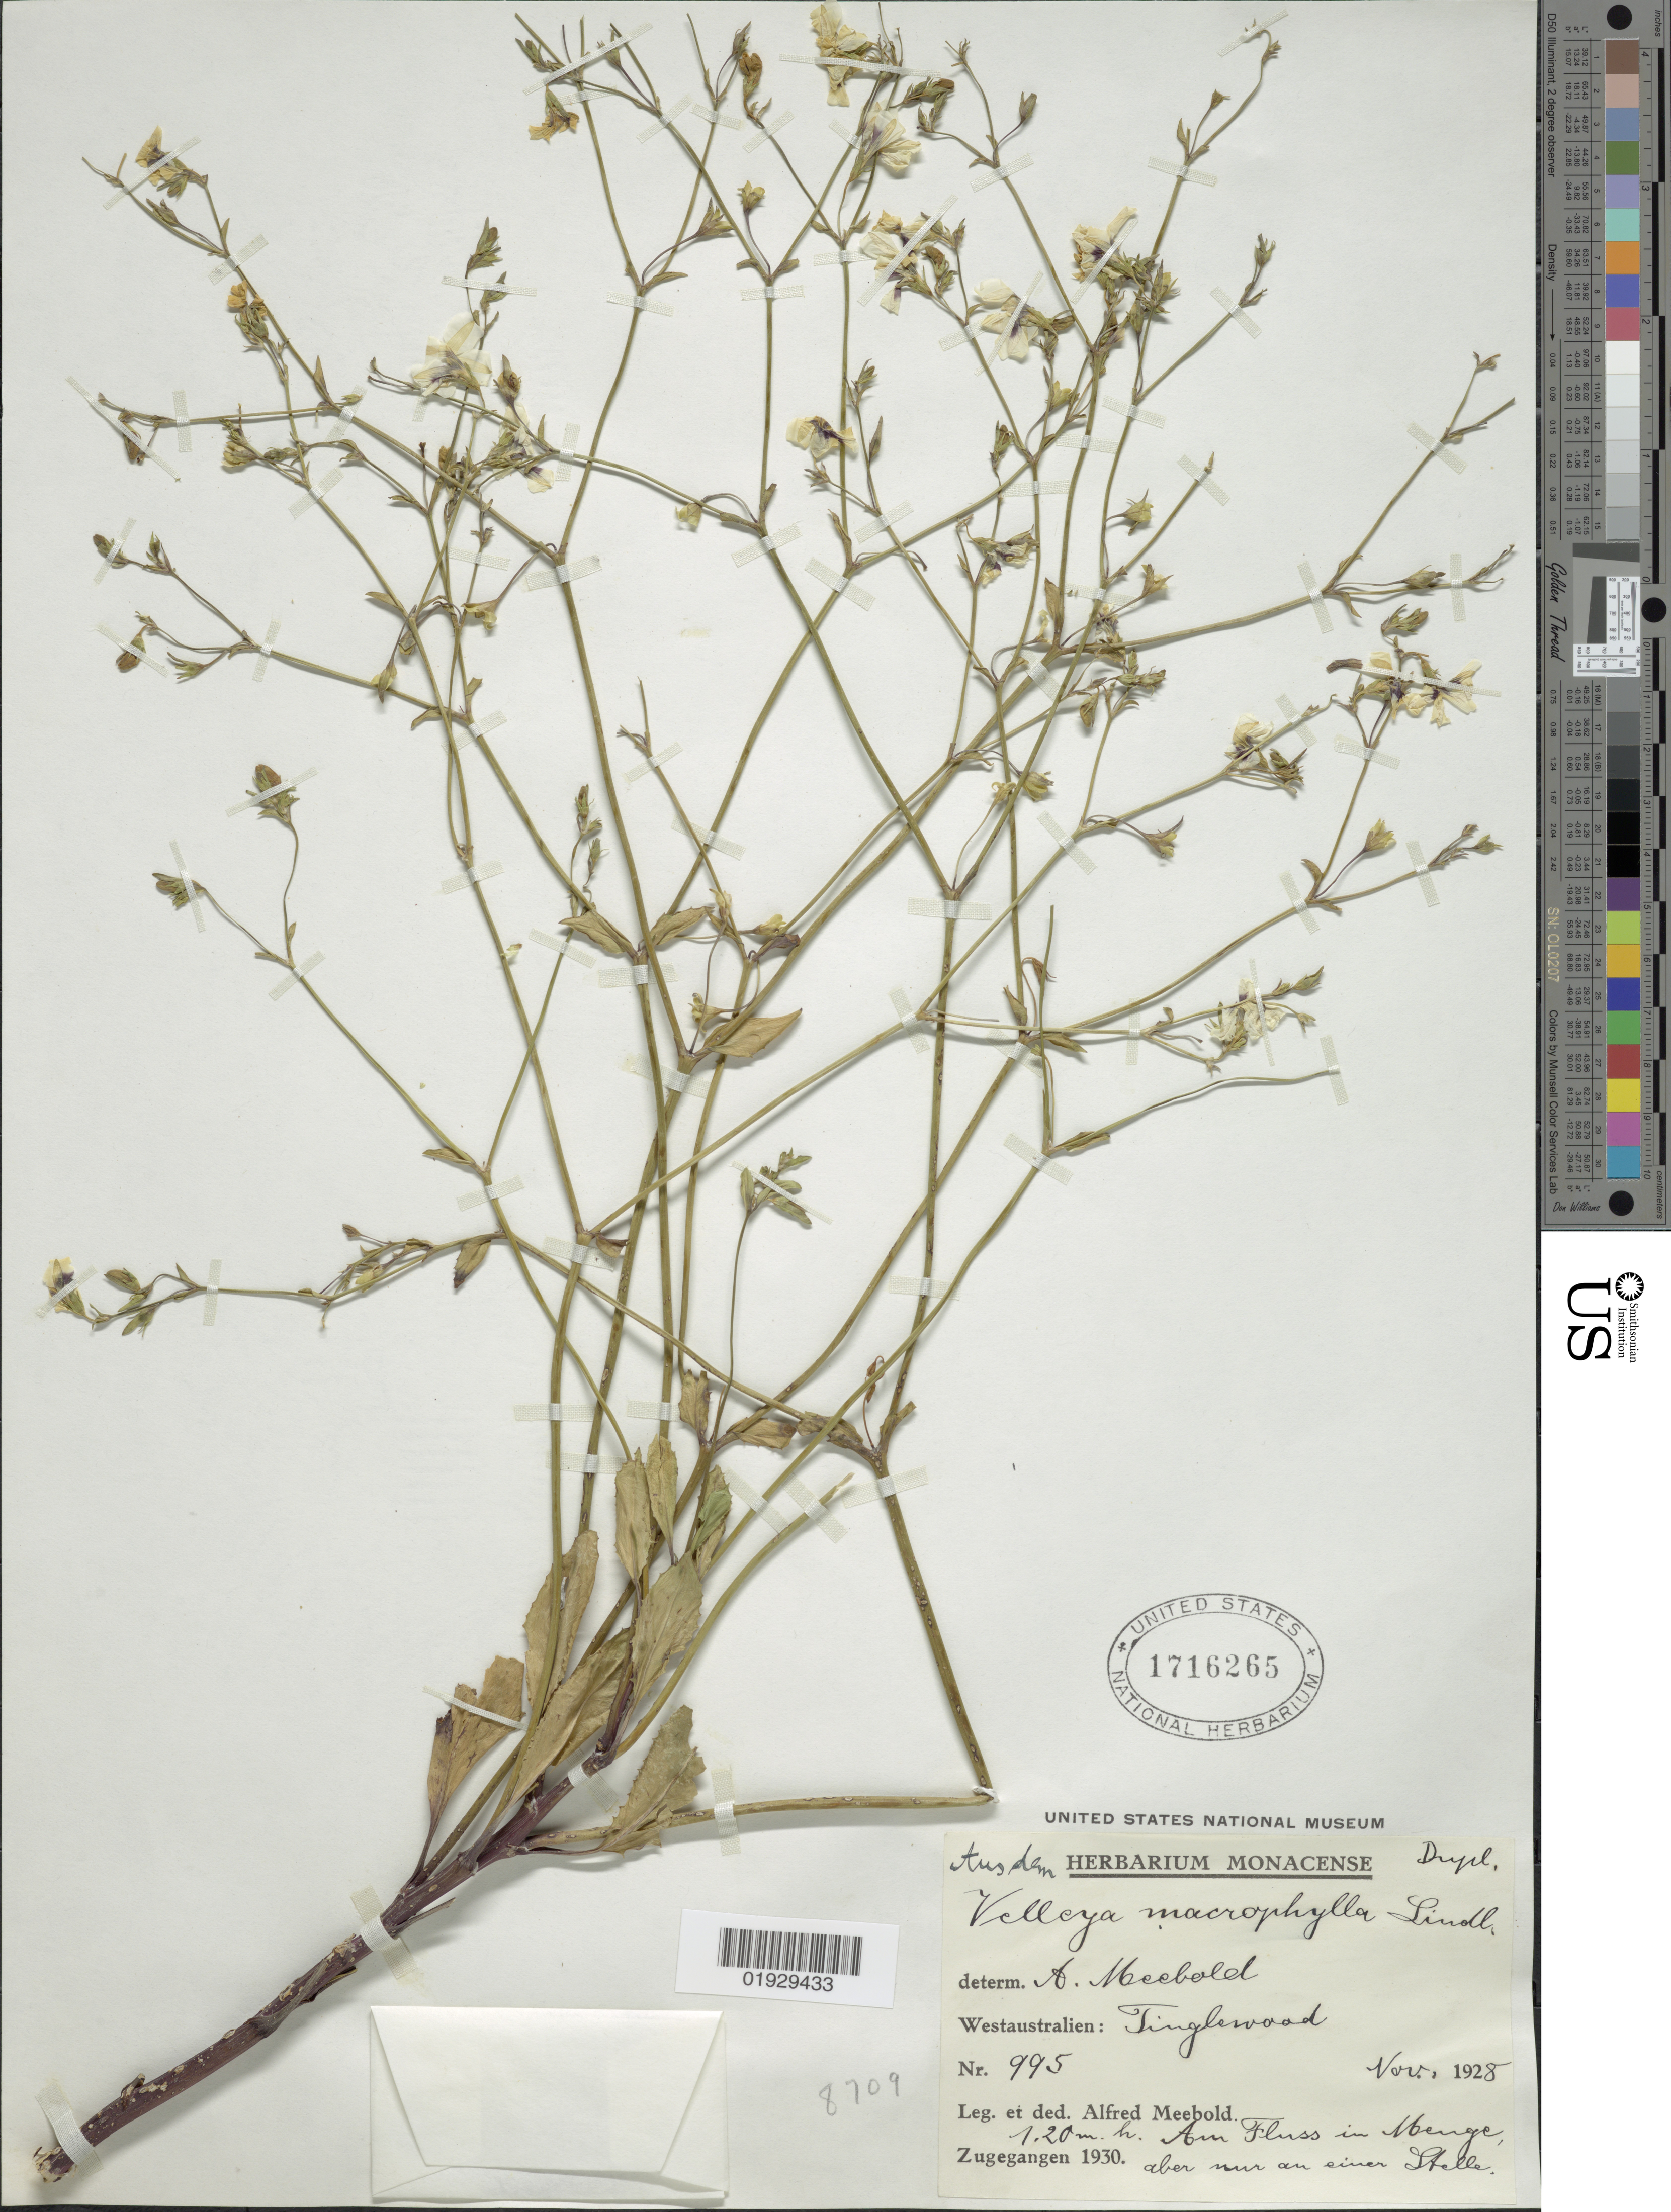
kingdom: Plantae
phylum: Tracheophyta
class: Magnoliopsida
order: Asterales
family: Goodeniaceae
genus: Velleia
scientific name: Velleia macrophylla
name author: Benth.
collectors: A. Meebold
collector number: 995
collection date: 1928-11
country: Australia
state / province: Western Australia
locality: Westaustralien: Tinglewood.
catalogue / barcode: US 1716265